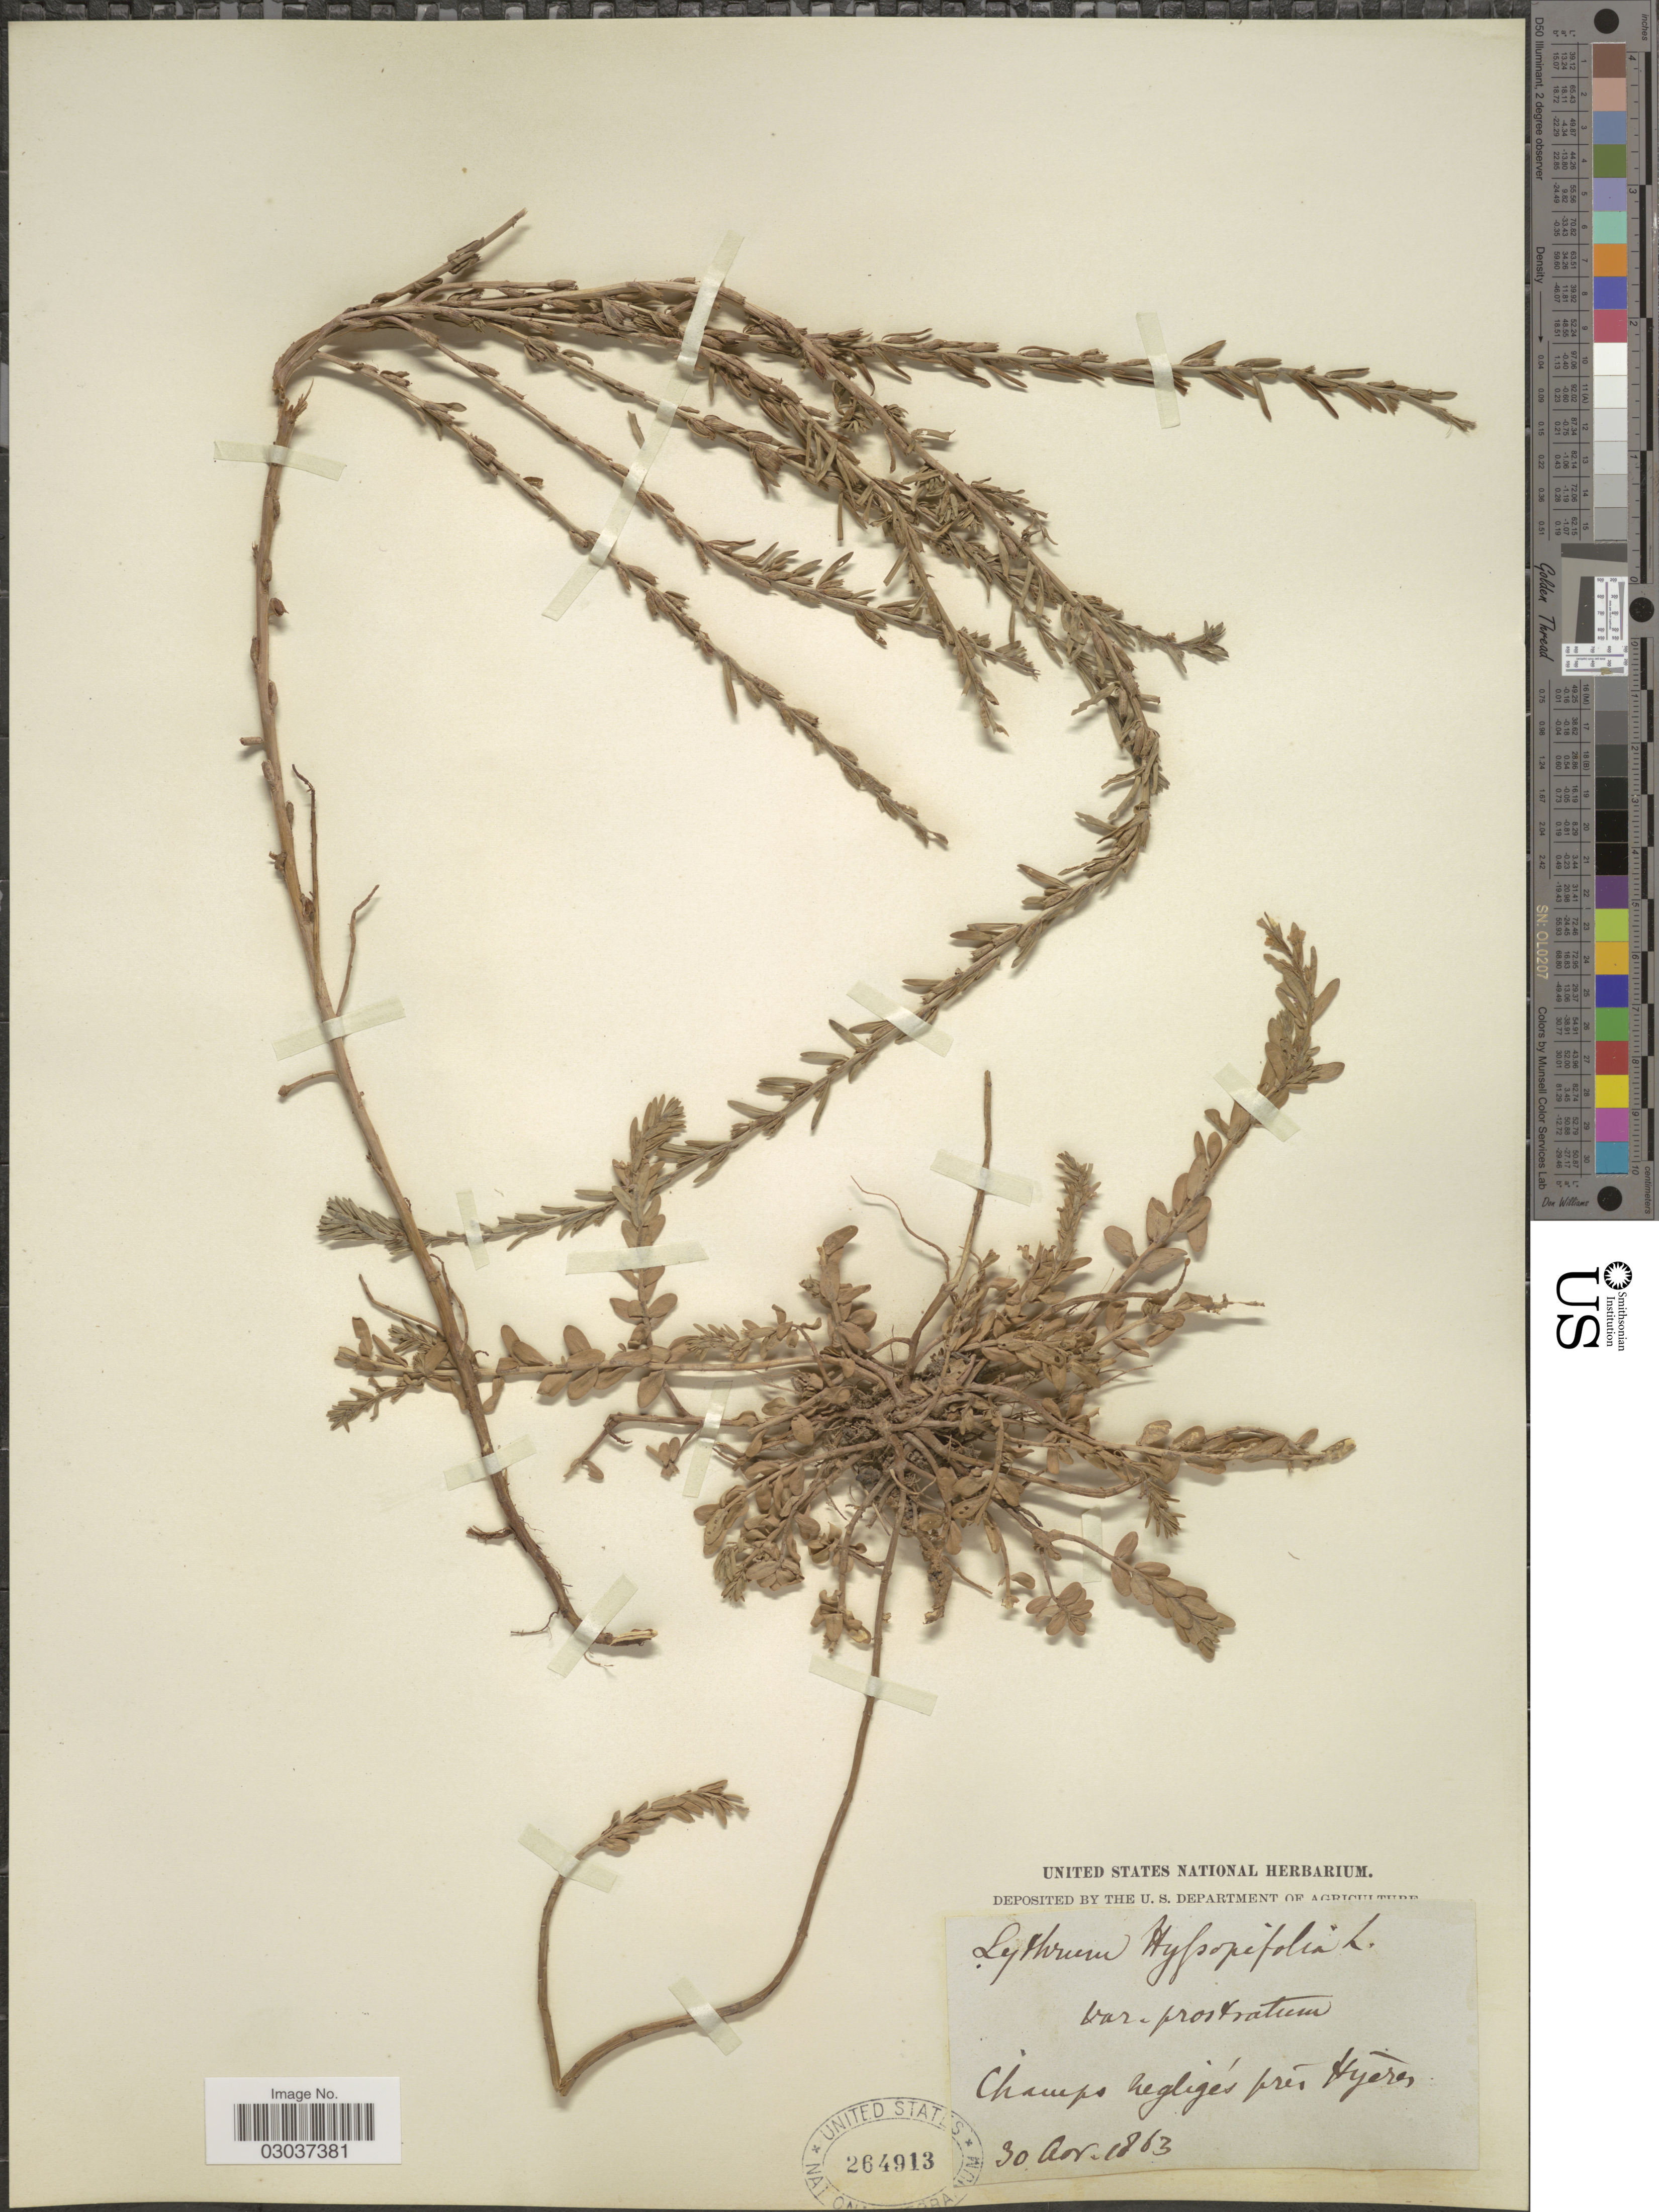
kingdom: Plantae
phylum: Tracheophyta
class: Magnoliopsida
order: Myrtales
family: Lythraceae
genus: Lythrum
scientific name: Lythrum hyssopifolia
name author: L.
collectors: ex herb. United States National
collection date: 1863-04-30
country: France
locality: Champs negligés prés Hyeres.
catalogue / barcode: US 264913